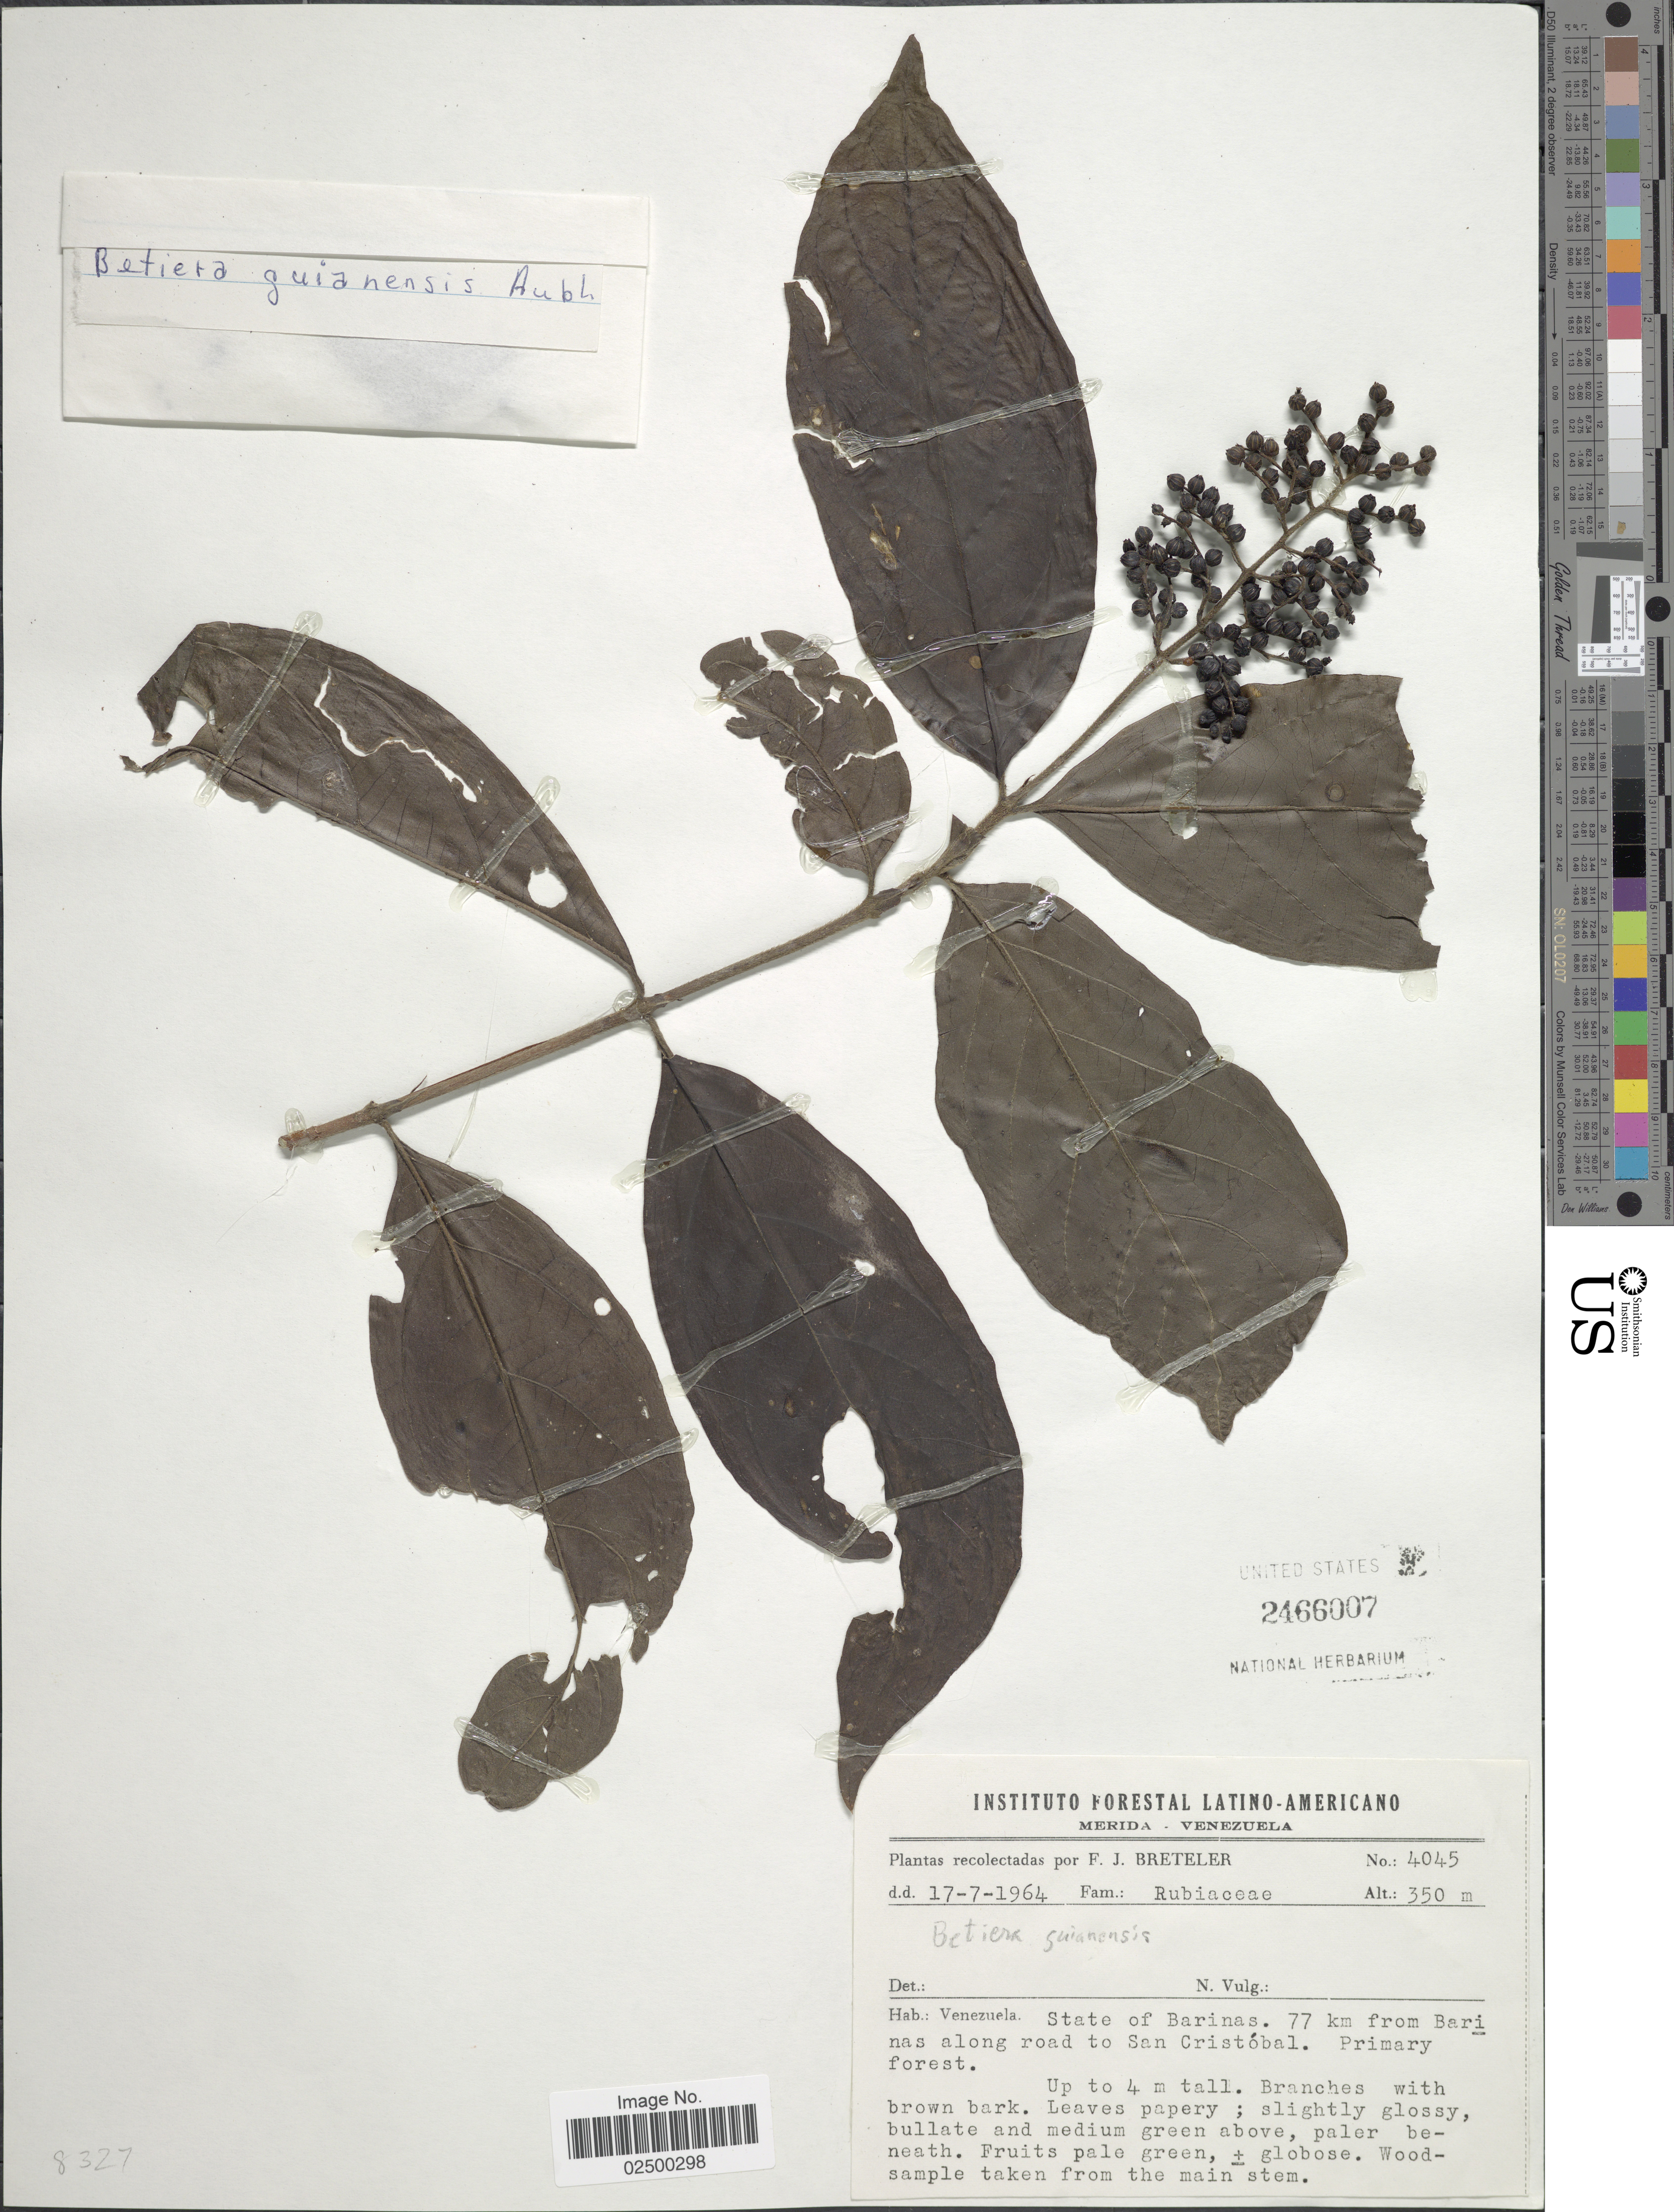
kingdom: Plantae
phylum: Tracheophyta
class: Magnoliopsida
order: Gentianales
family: Rubiaceae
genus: Bertiera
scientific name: Bertiera guianensis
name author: Aubl.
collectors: F. J. Breteler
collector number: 4045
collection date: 1964-07-17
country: Venezuela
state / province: Barinas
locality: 77 km from Barinas along road to San Cristobal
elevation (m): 350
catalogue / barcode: US 2466007